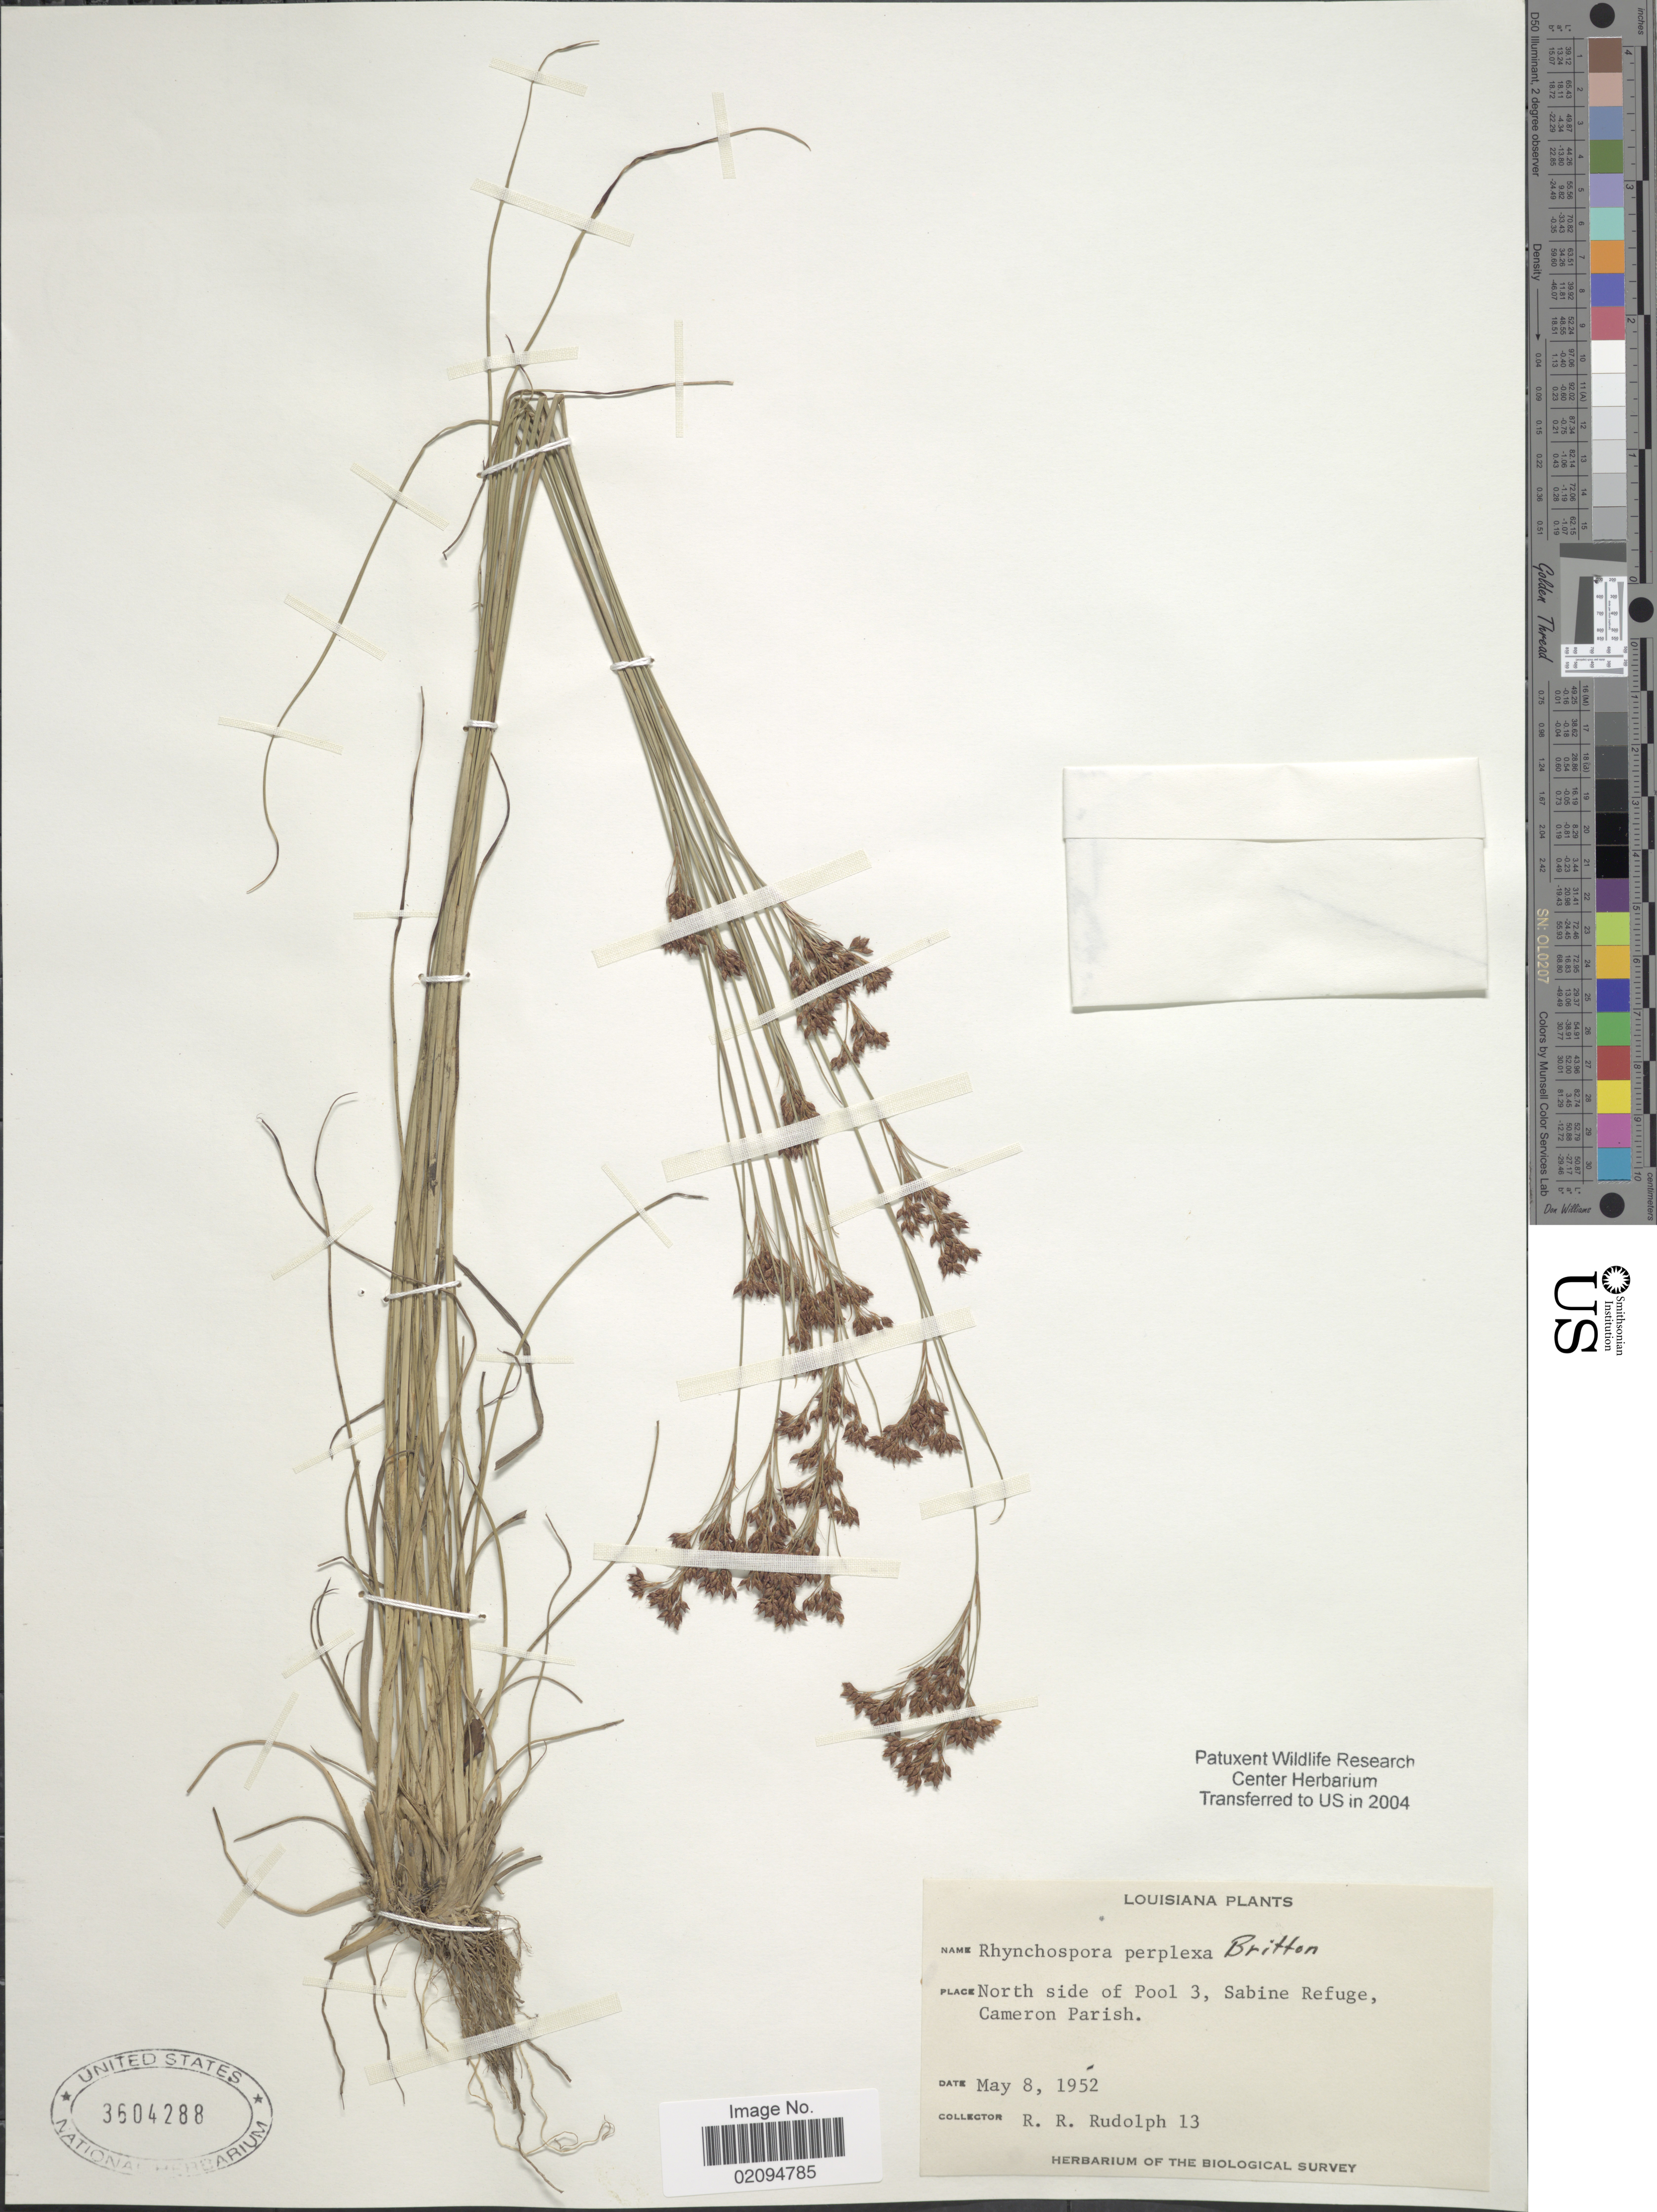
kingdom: Plantae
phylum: Tracheophyta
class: Liliopsida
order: Poales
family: Cyperaceae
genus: Rhynchospora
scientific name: Rhynchospora perplexa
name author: Britton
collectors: R. Rudolph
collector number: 13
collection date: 1952-05-08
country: United States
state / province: Louisiana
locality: North side of Pool 3, Sabine Refuge, Cameron Parish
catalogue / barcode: US 3604288